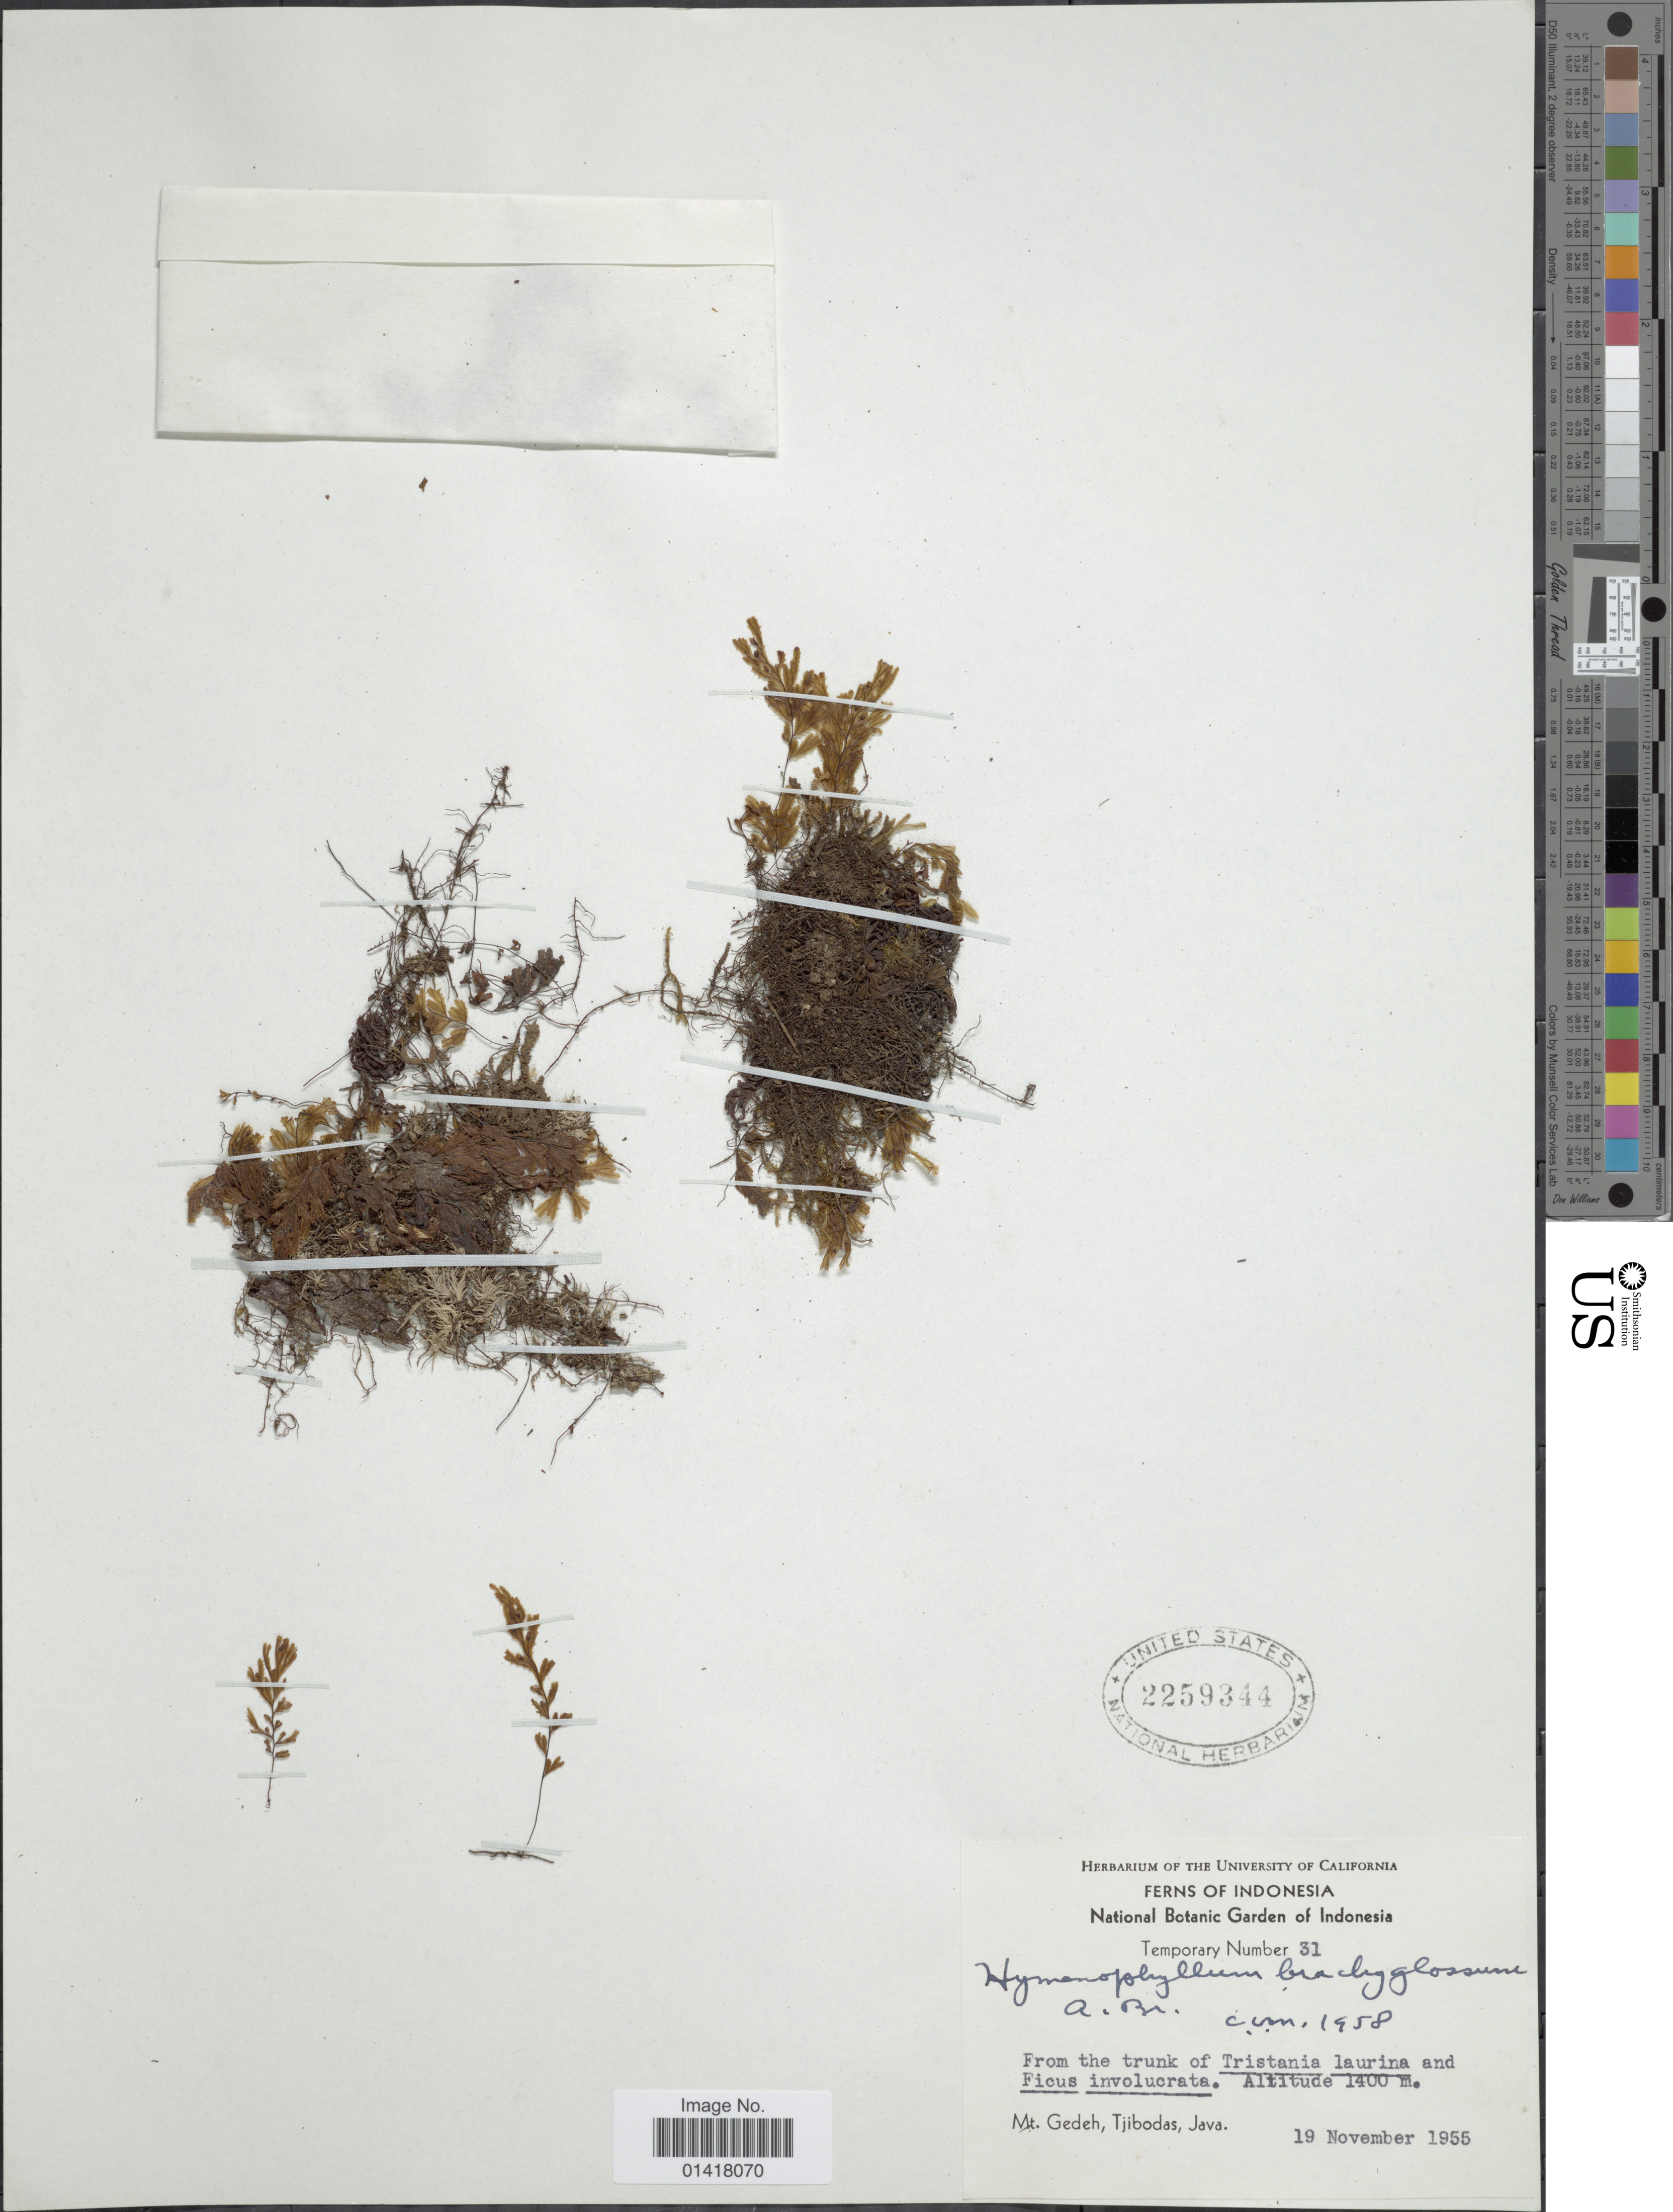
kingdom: Plantae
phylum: Tracheophyta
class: Polypodiopsida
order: Hymenophyllales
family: Hymenophyllaceae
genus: Hymenophyllum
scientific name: Hymenophyllum brachyglossum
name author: A. Br. ex Kunze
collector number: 31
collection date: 1955-11-19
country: Indonesia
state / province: Java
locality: Mt. Gedeh, Tjibodas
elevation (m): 1400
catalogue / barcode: US 2259344